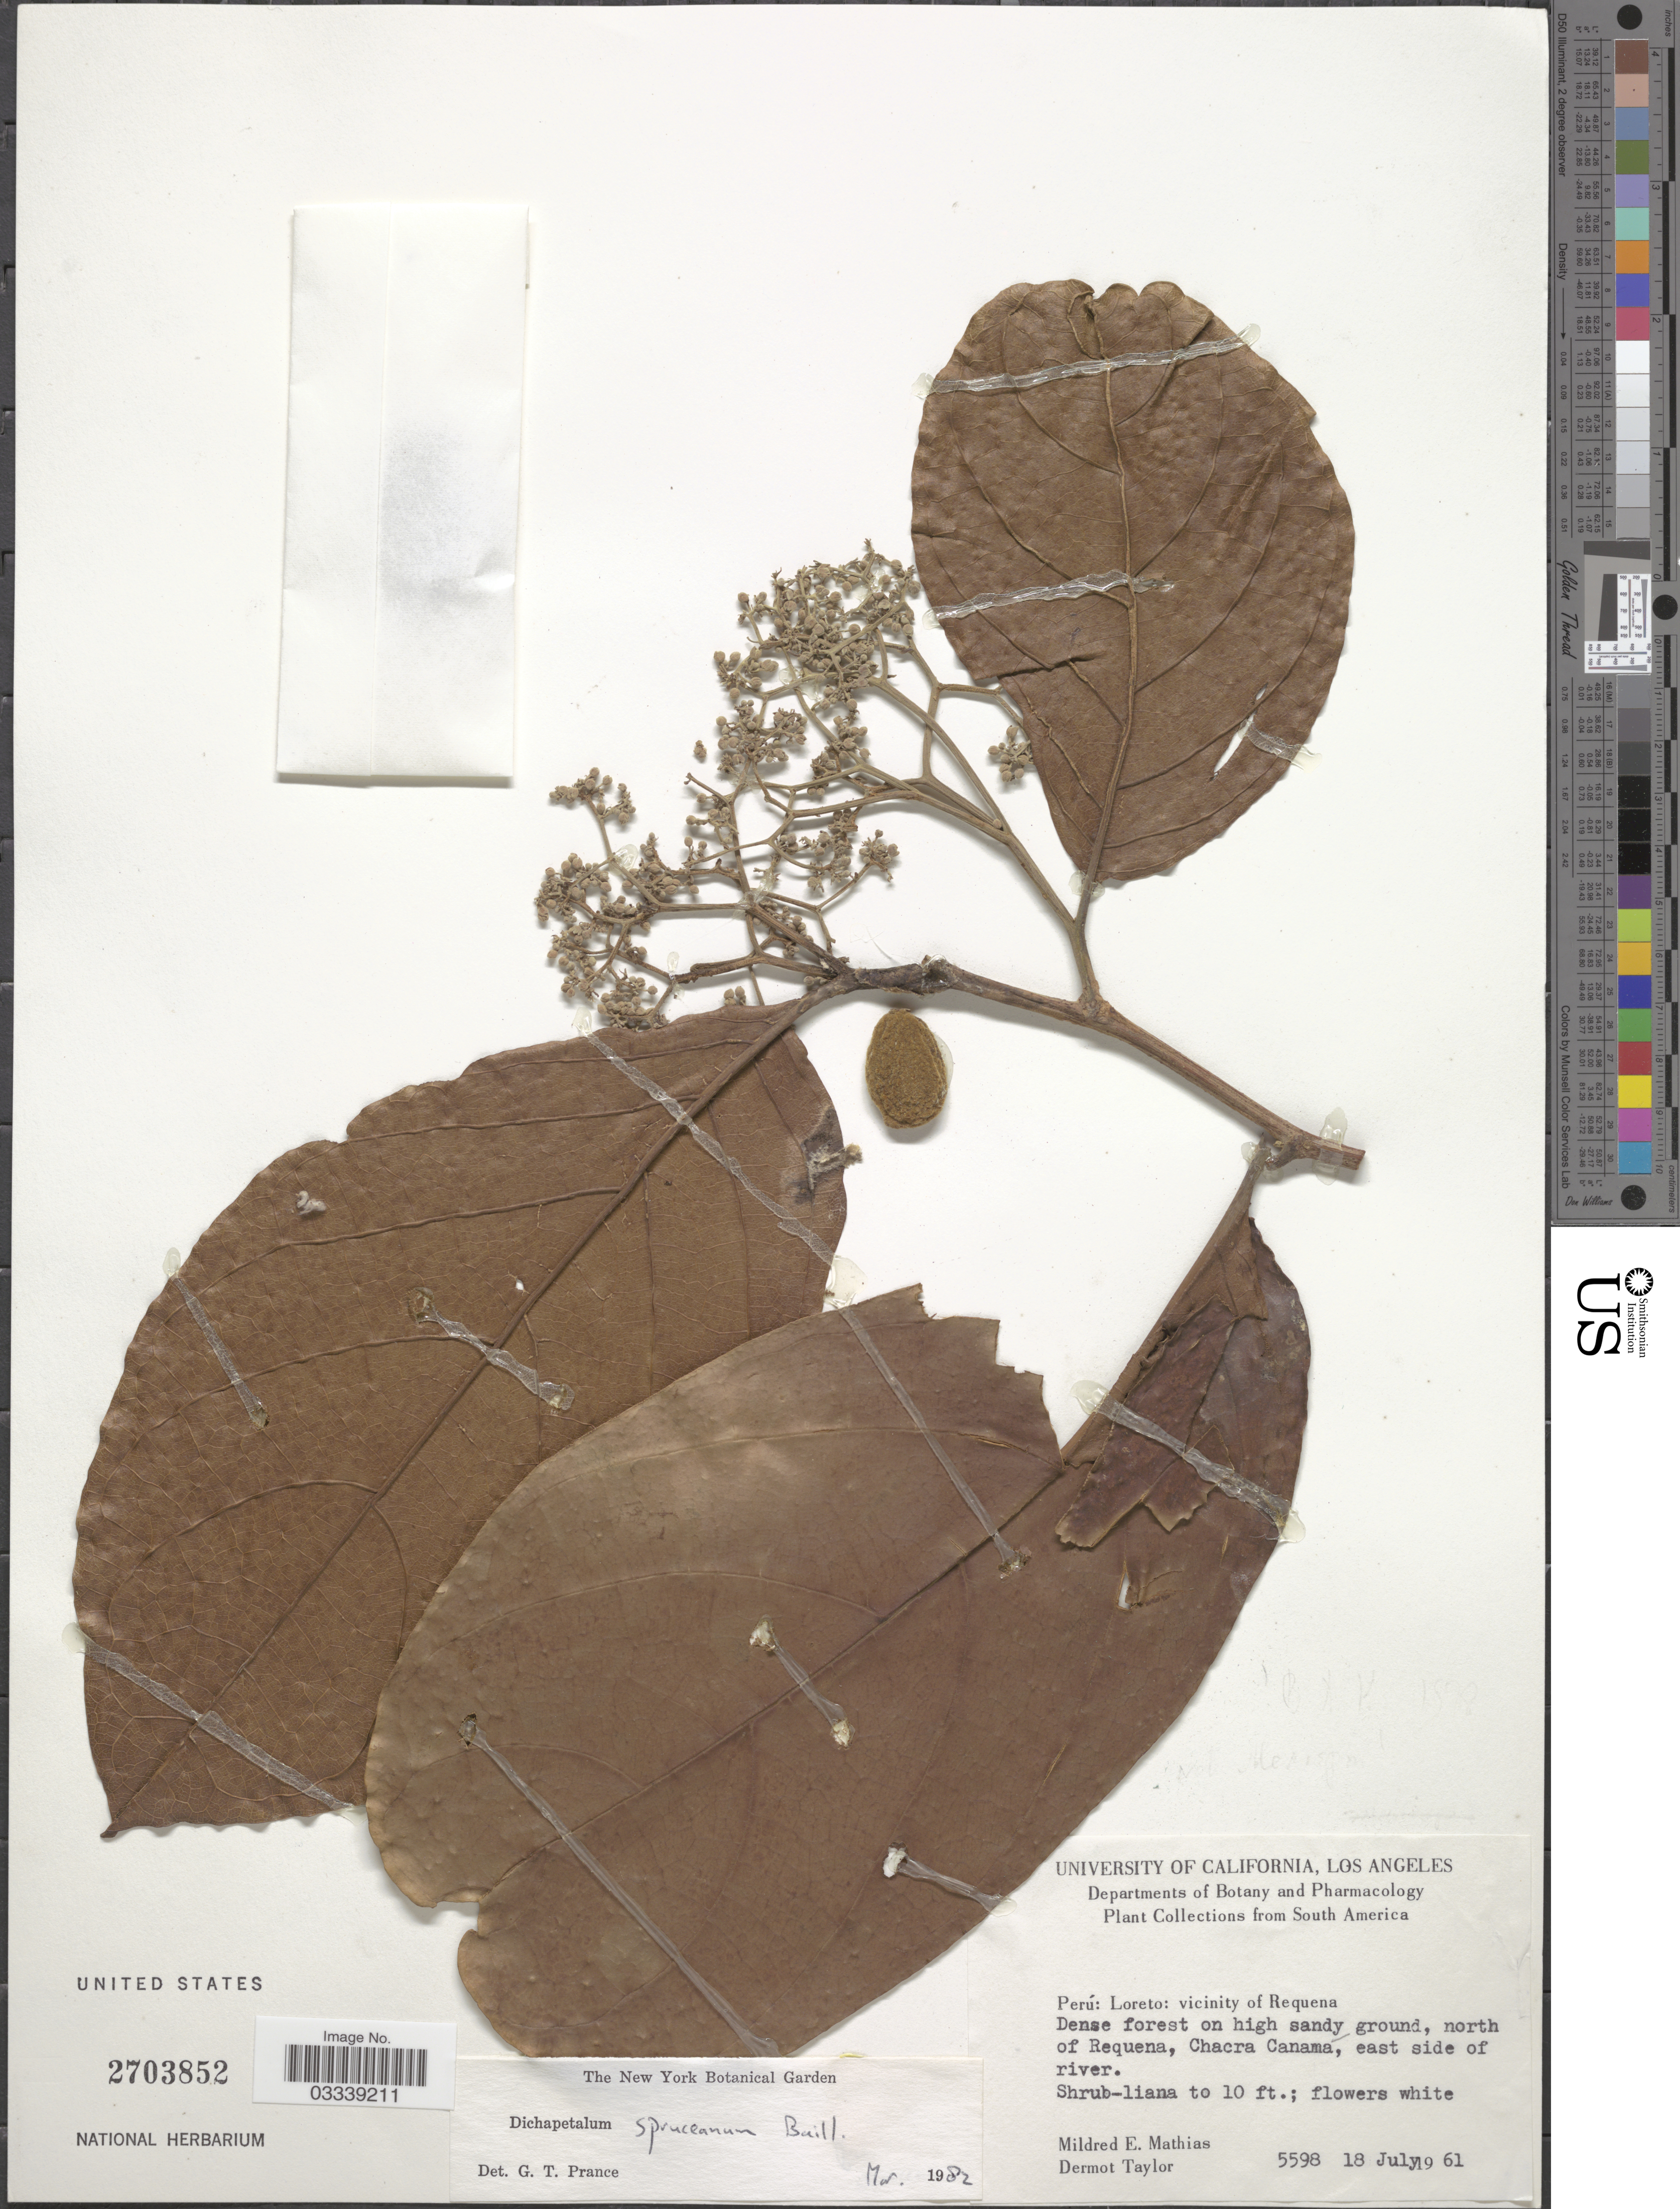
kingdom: Plantae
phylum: Tracheophyta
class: Magnoliopsida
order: Malpighiales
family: Dichapetalaceae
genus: Dichapetalum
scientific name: Dichapetalum spruceanum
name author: Baill.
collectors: M. E. Mathias & D. Taylor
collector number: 5598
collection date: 1961-07-18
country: Peru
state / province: Loreto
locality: Vicinity of Requena. Dense forest on high sandy ground, north of Requena, Chacra Canama, east side of river.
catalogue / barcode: US 2703852